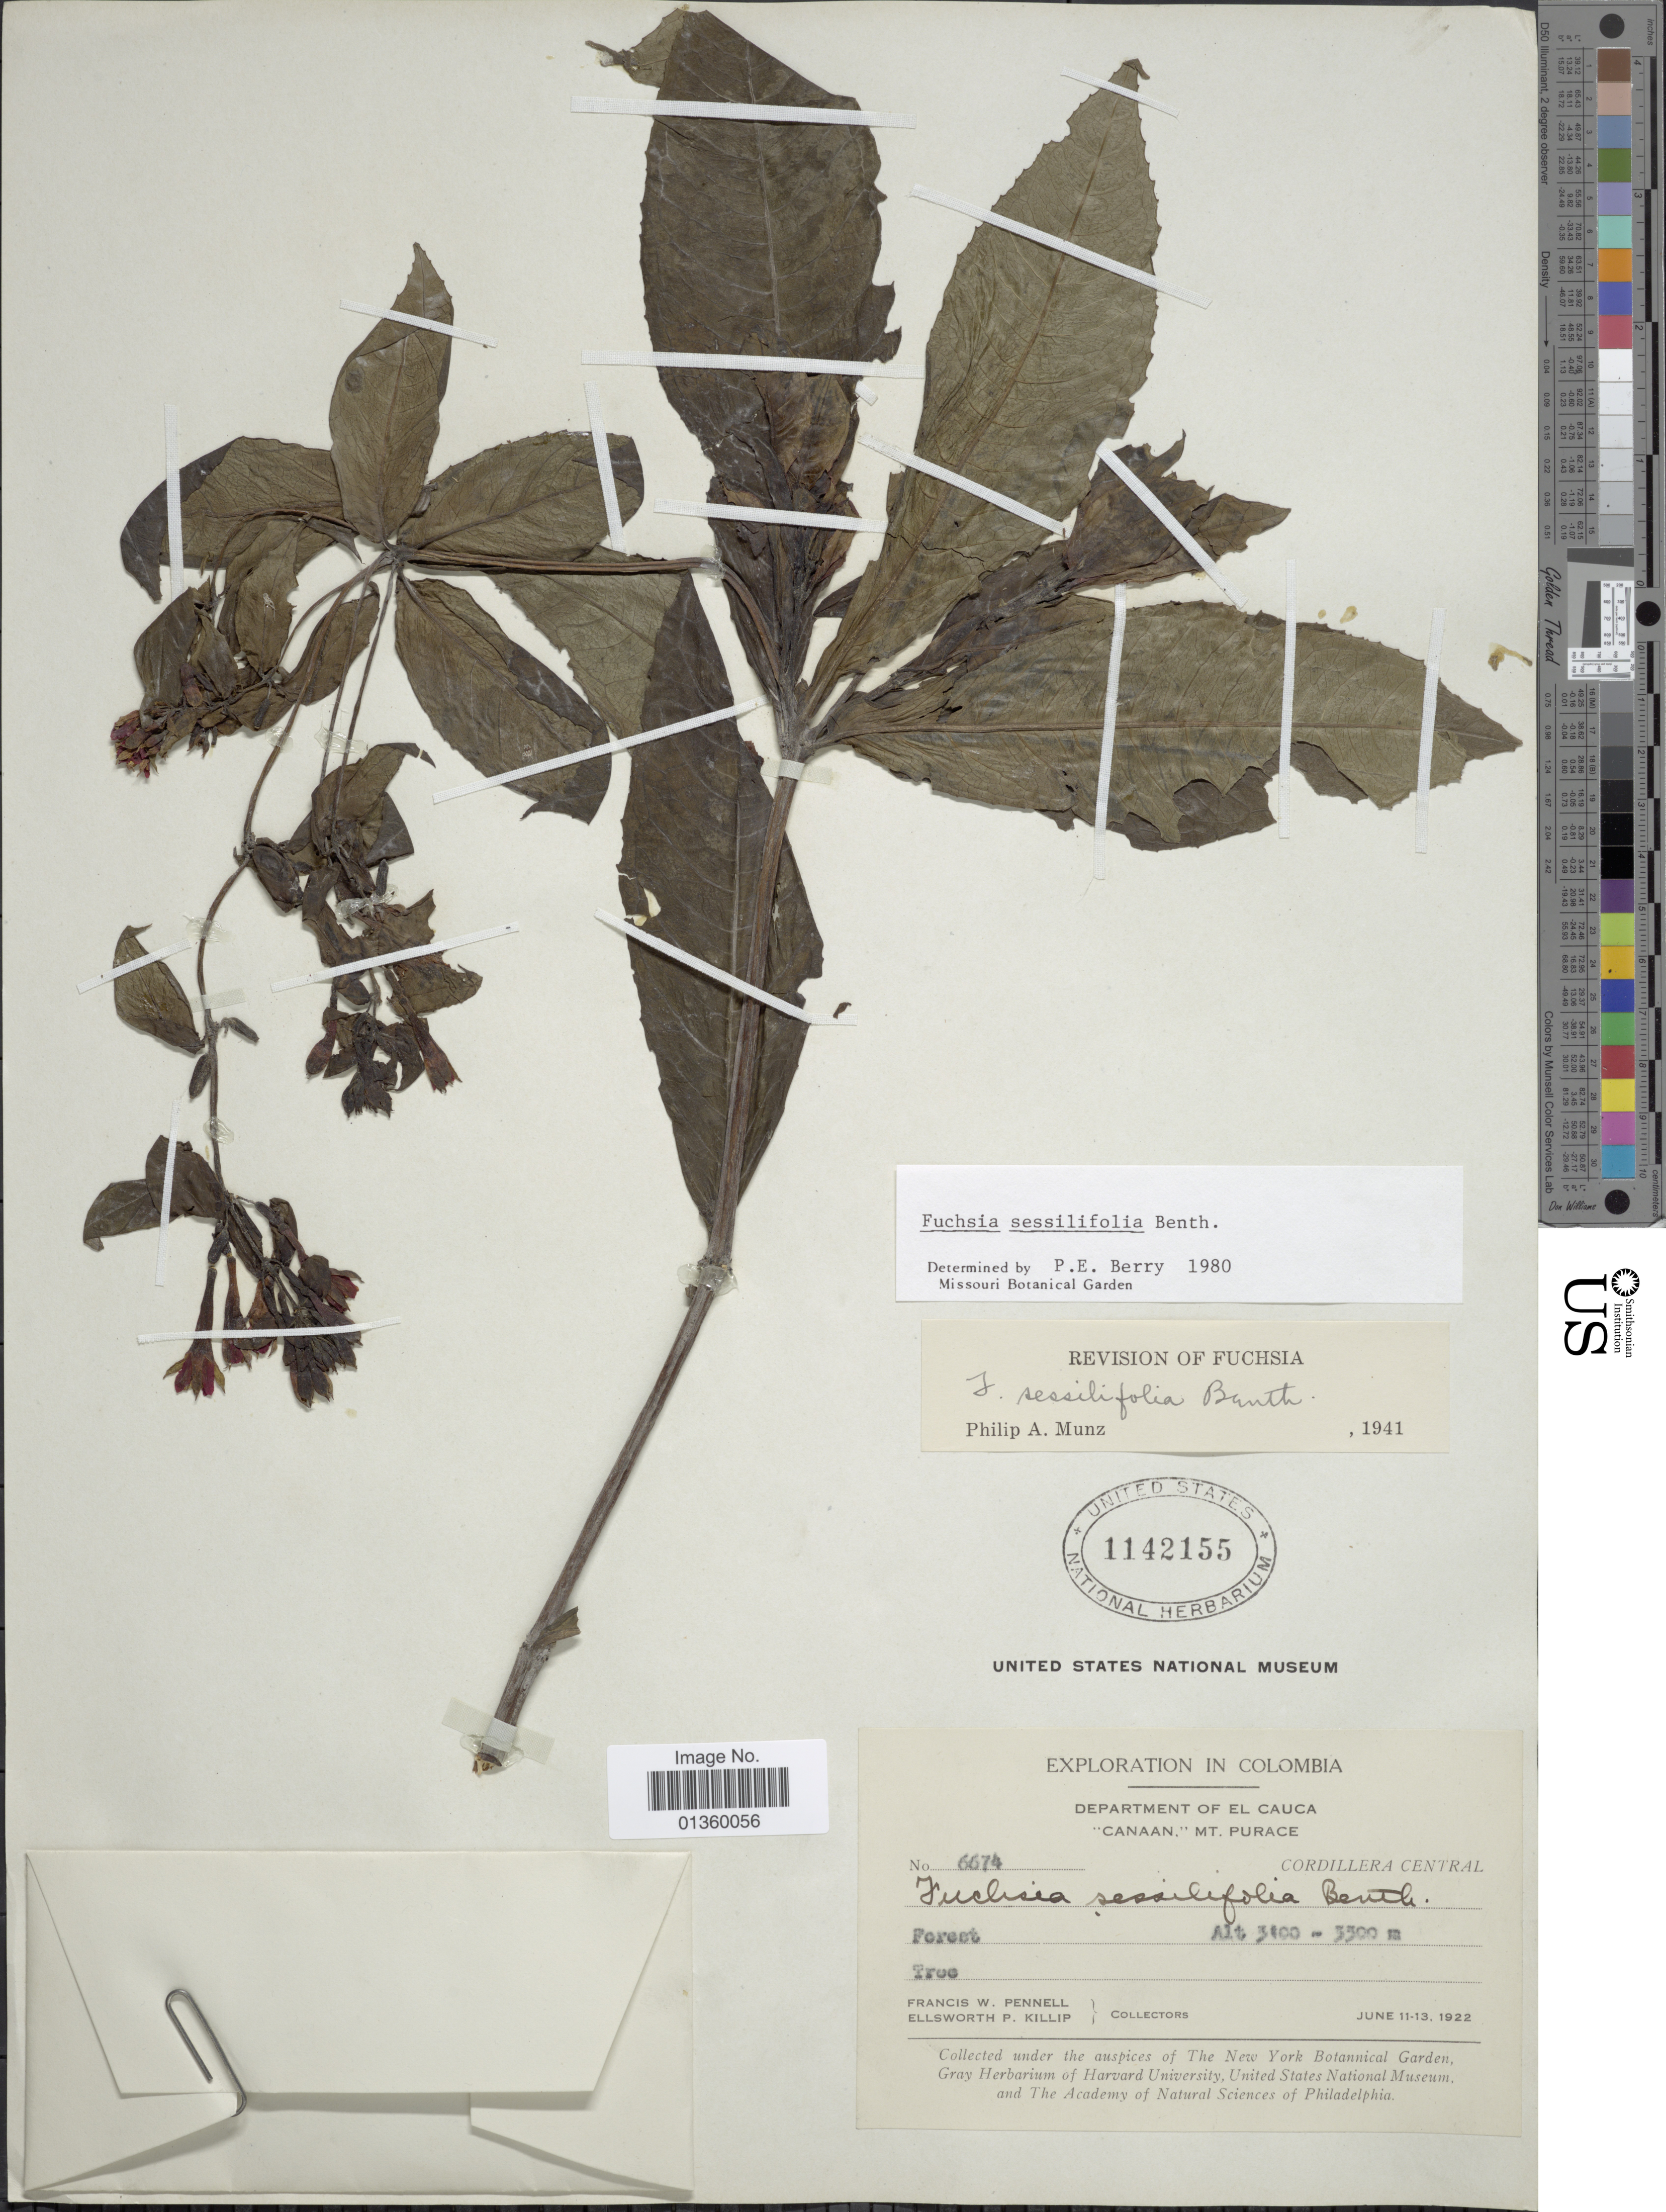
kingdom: Plantae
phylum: Tracheophyta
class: Magnoliopsida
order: Myrtales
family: Onagraceae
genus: Fuchsia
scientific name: Fuchsia sessilifolia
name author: Benth.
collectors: F. W. Pennell & E. P. Killip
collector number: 6674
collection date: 1922-06-11/1922-06-13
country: Colombia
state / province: Cauca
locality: Canaan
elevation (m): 3100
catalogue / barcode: US 1142155